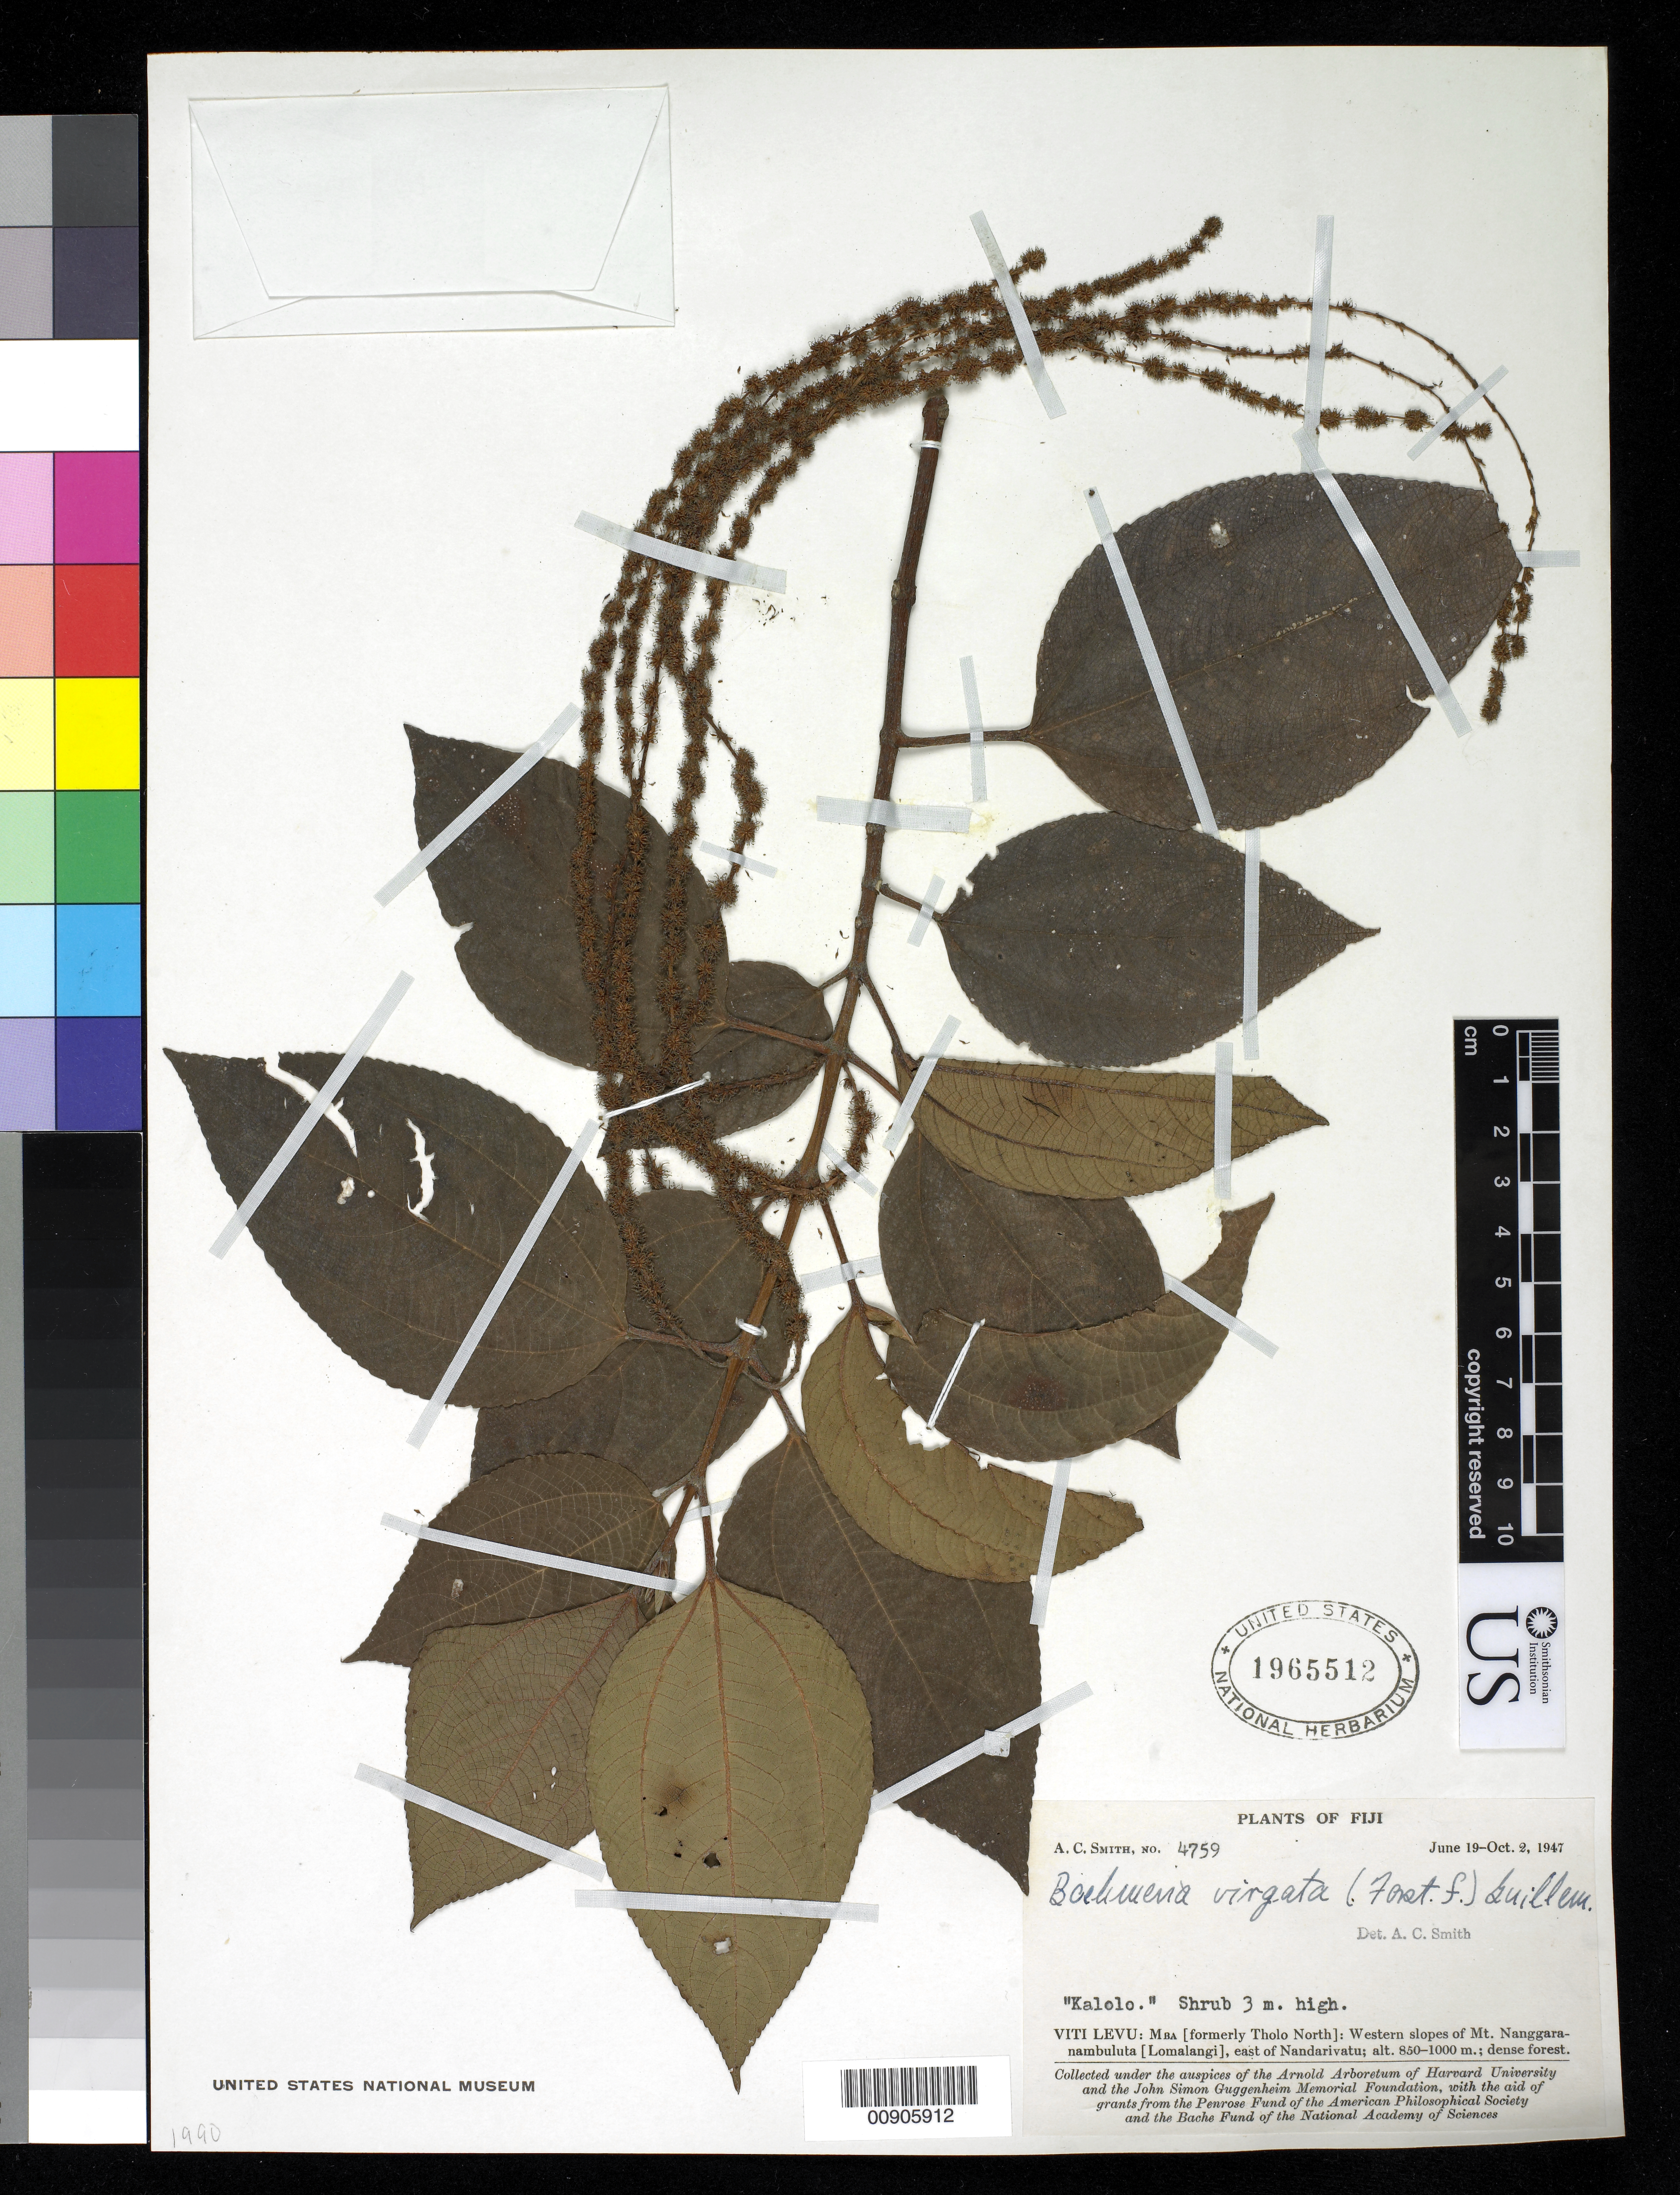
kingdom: Plantae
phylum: Tracheophyta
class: Magnoliopsida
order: Rosales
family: Urticaceae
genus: Boehmeria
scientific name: Boehmeria virgata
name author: (G. Forst.) Guill.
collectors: C. A. Smith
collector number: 4759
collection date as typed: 19 Jun 1947 to 02 Oct 1947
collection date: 1947-06-19/1947-10-02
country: Fiji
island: Viti Levu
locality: Mba (formerly Tholo North): Western slopes of Mt. Nanggaranambuluta (Lomalangi), east of Nandarivatu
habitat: dense forest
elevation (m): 850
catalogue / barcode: US 1965512